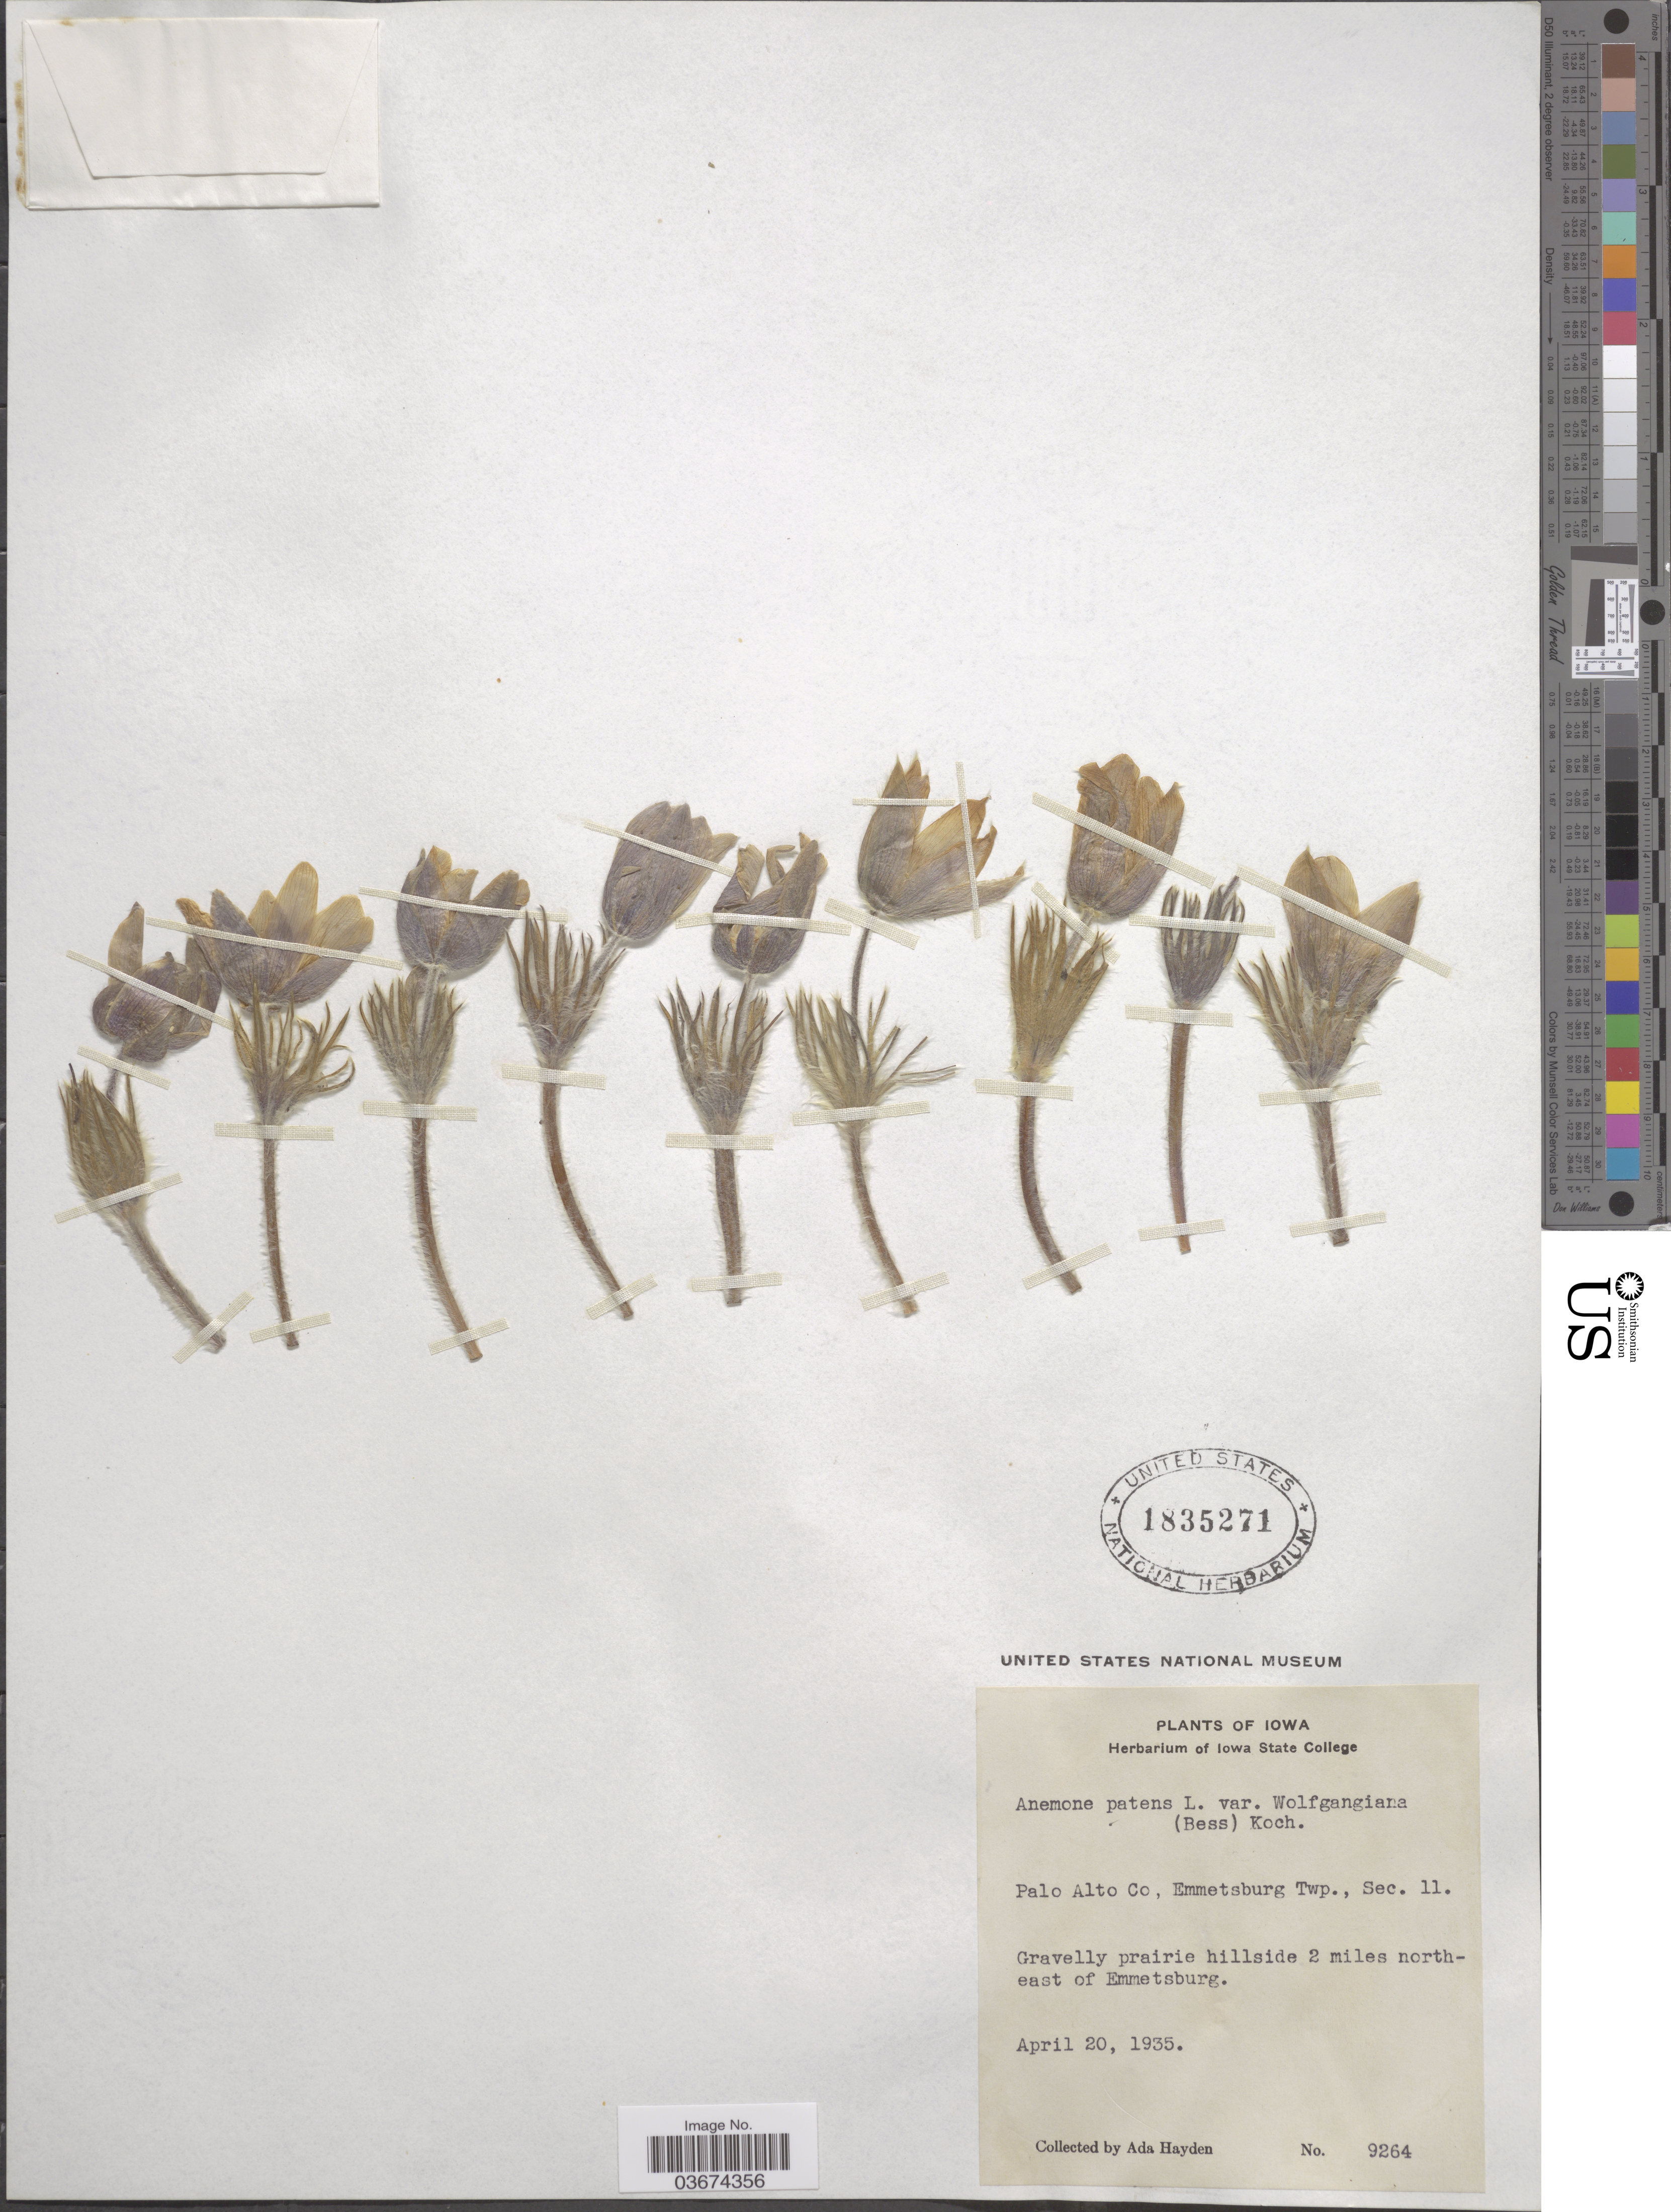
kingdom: Plantae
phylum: Tracheophyta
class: Magnoliopsida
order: Ranunculales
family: Ranunculaceae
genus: Pulsatilla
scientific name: Pulsatilla nuttalliana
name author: (DC.) Bercht. & J. Presl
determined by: Strong, Mark T., (BOT), Smithsonian Institution - National Museum of Natural History (UNITED STATES)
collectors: Ada Hayden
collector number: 9264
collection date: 1935-04-20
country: United States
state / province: Iowa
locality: Palo Alto Co, Emmetsburg Twp., Sec. 11. 2 miles northeast of Emmetsburg.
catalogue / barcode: US 1835271